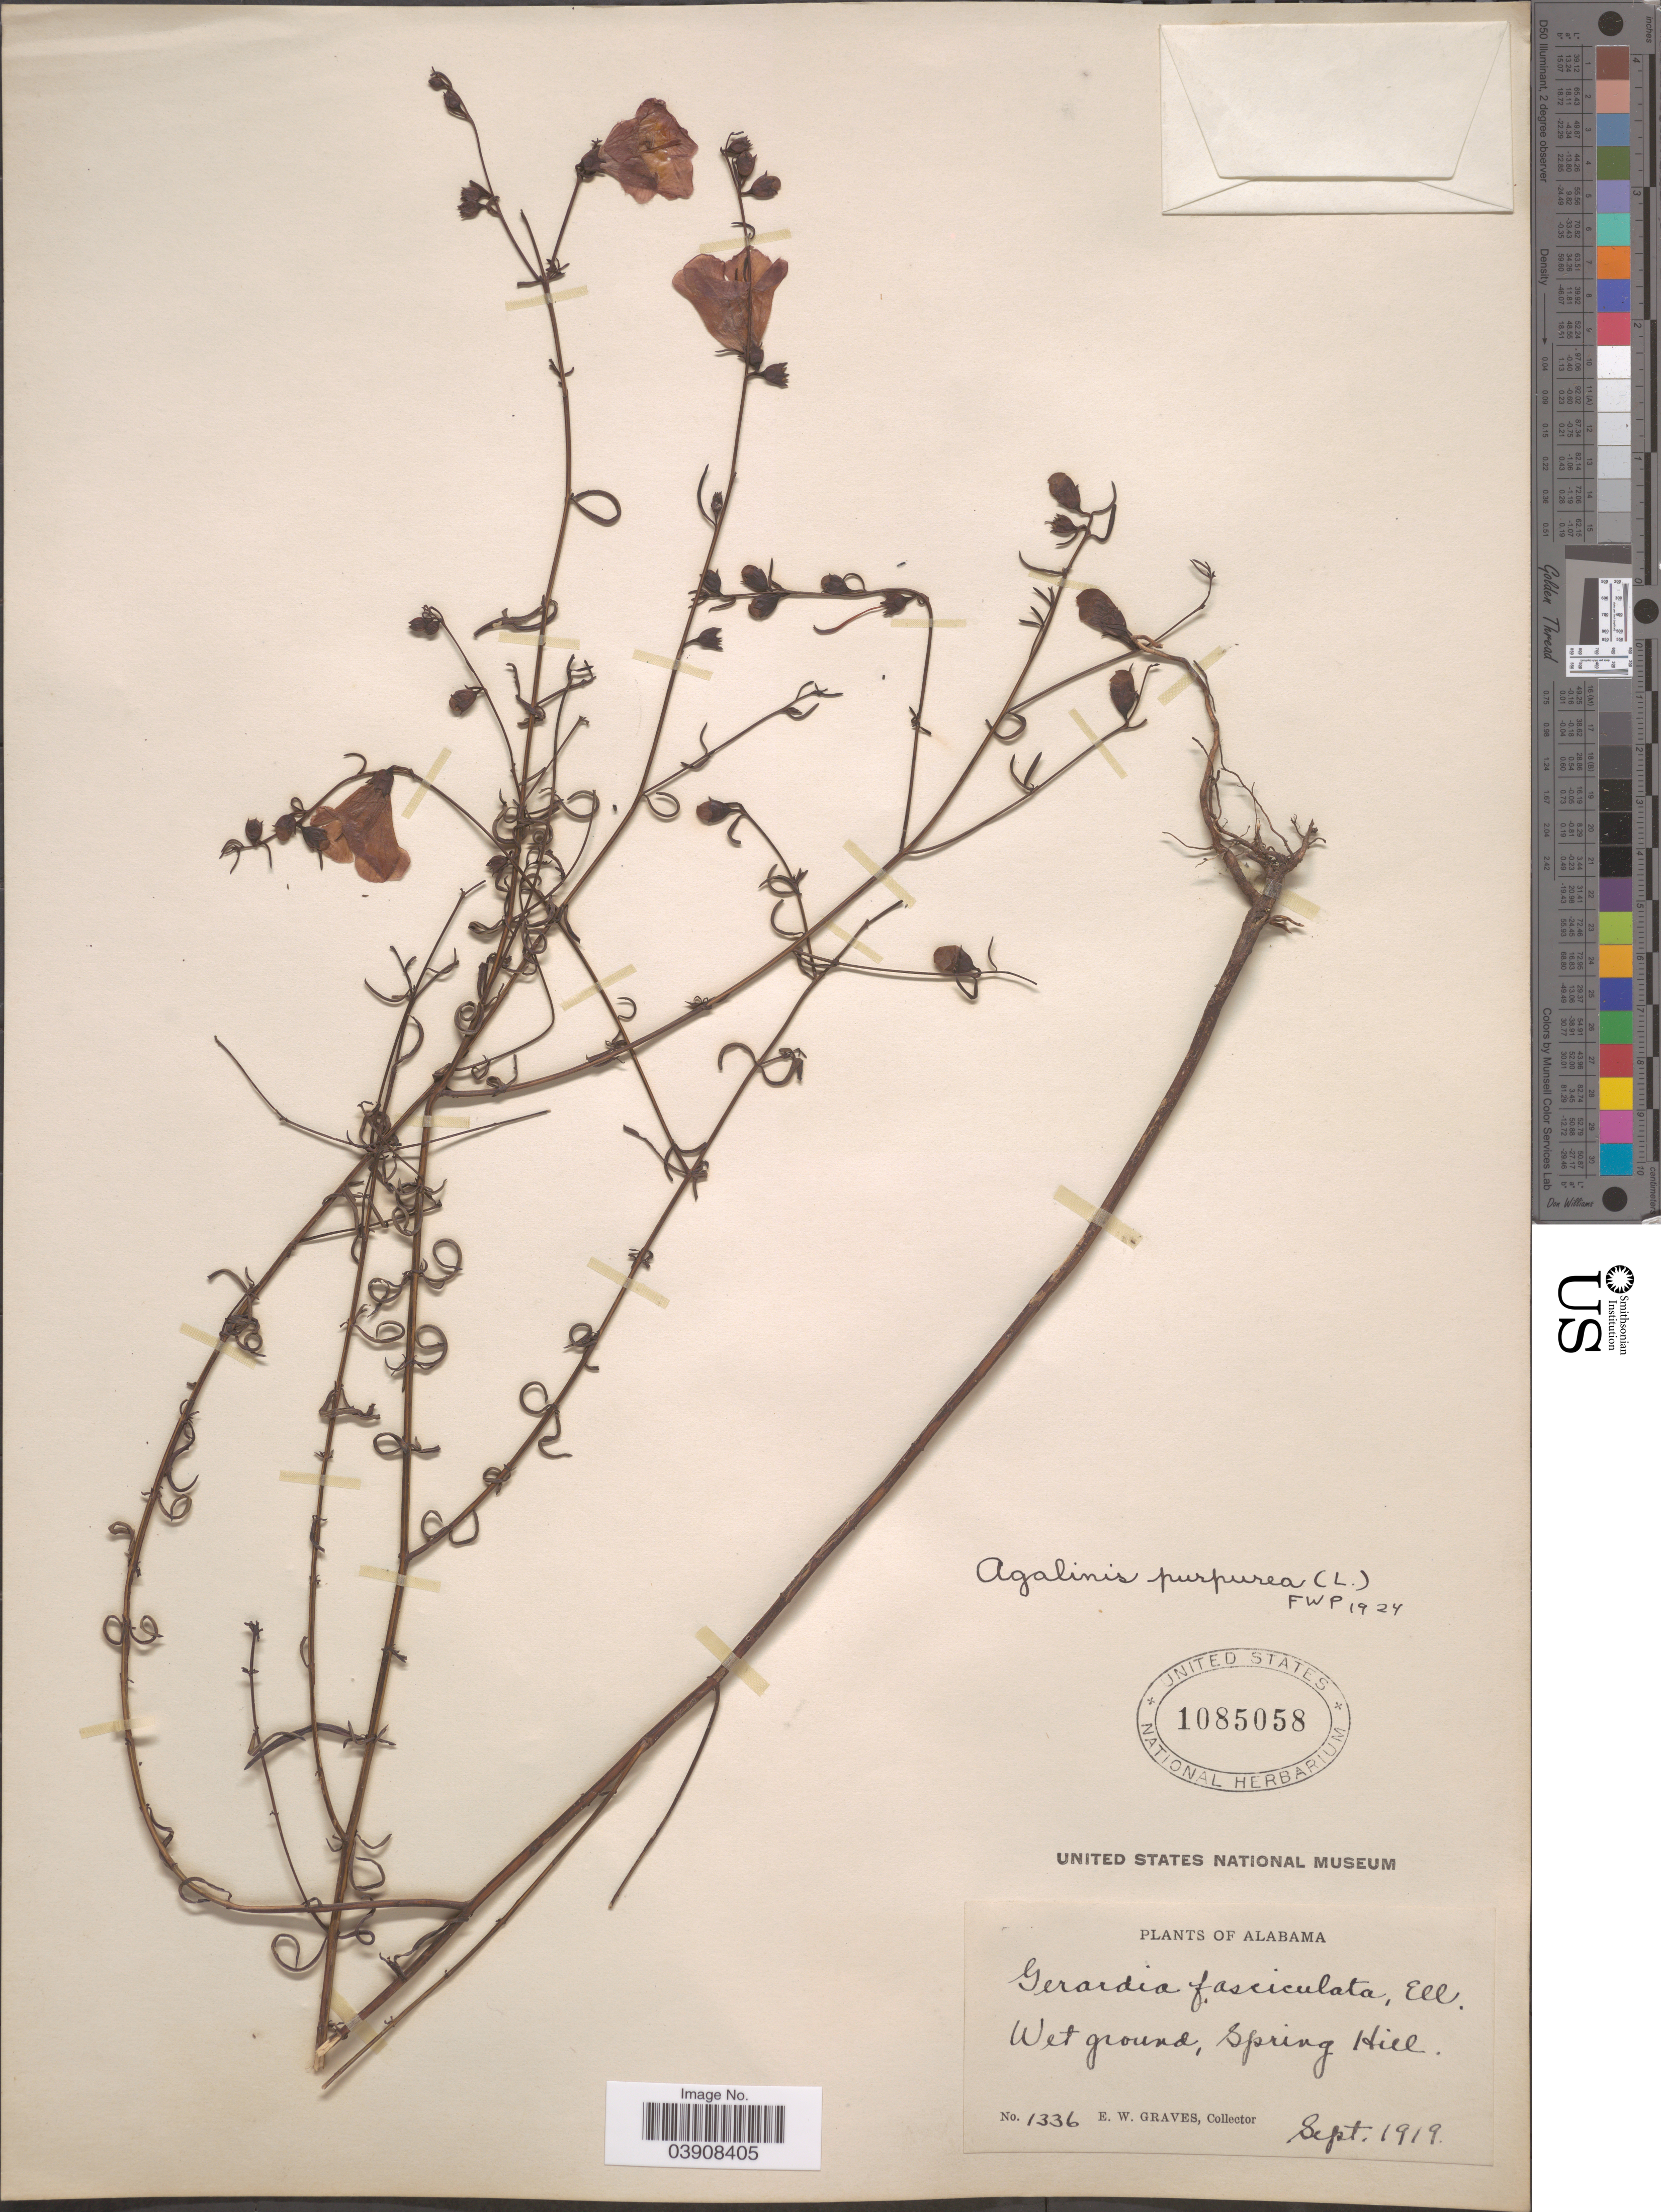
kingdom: Plantae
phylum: Tracheophyta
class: Magnoliopsida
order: Lamiales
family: Orobanchaceae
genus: Agalinis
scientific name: Agalinis purpurea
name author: (L.) Pennell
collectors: E. Graves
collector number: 1336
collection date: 1919-09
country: United States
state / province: Alabama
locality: Wet ground, Spring Hill.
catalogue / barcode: US 1085058